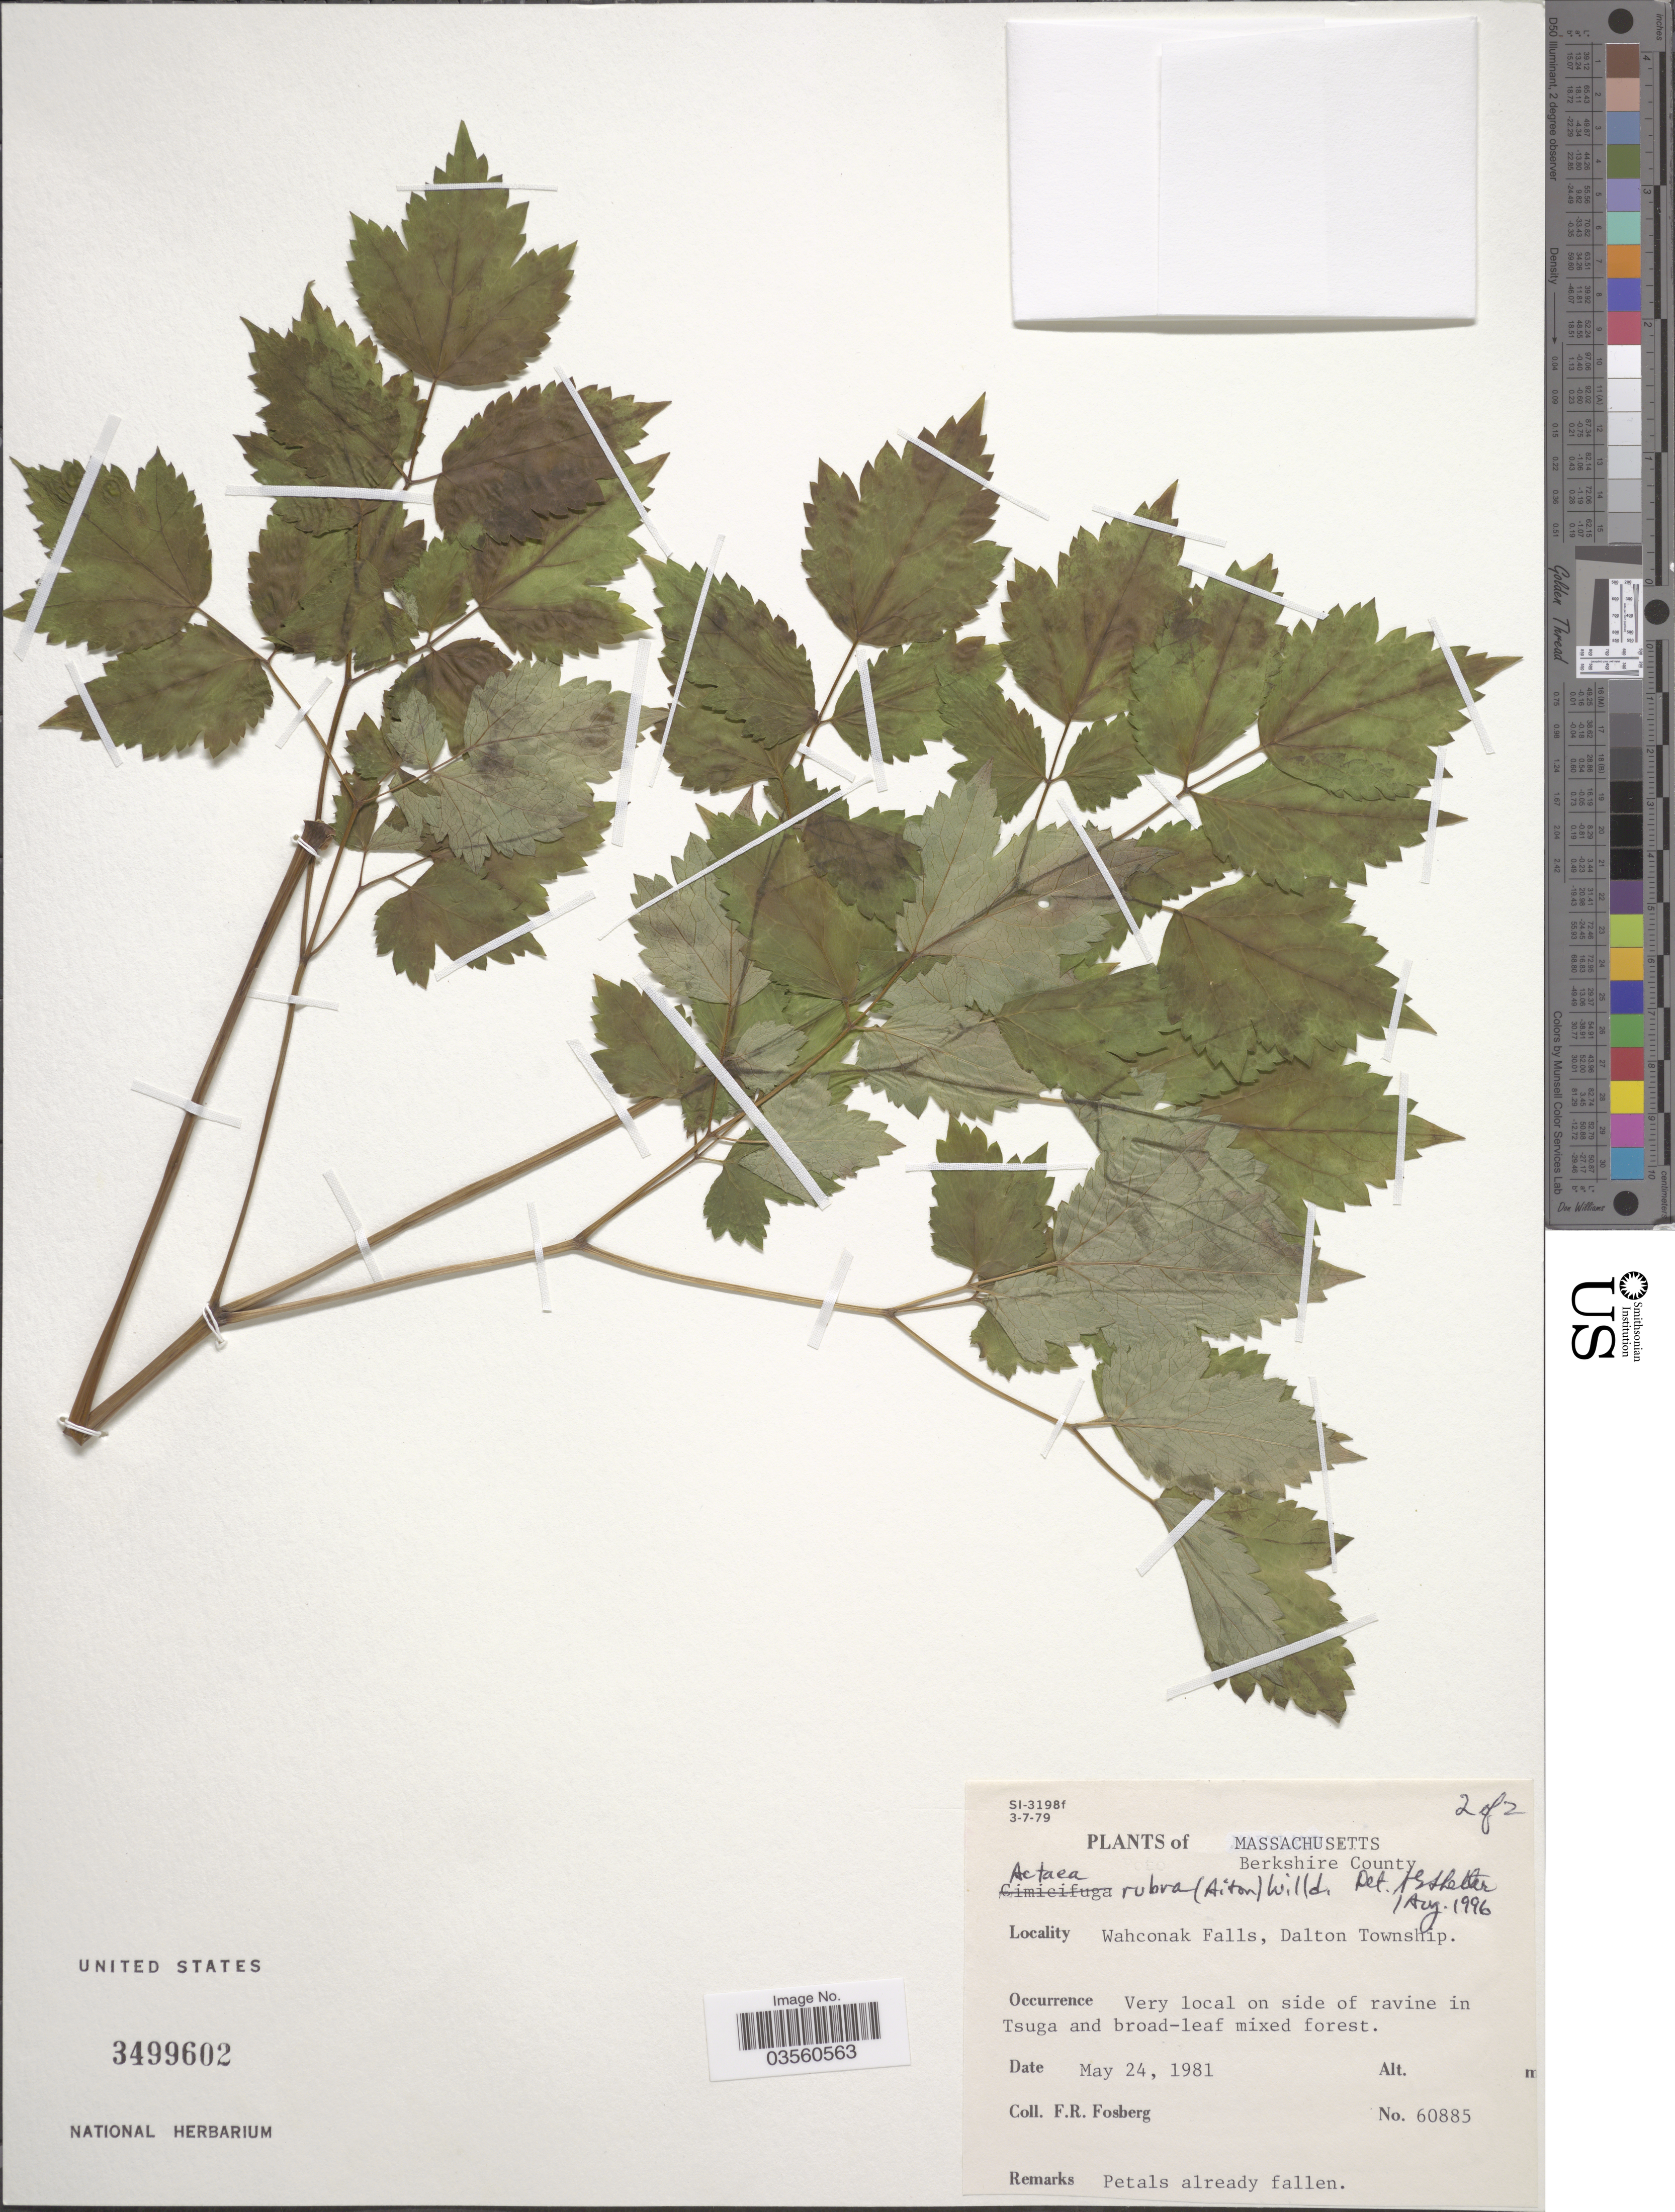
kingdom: Plantae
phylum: Tracheophyta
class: Magnoliopsida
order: Ranunculales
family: Ranunculaceae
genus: Actaea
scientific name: Actaea rubra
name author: (Aiton) Willd.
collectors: F. R. Fosberg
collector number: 60885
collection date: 1981-05-24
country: United States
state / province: Massachusetts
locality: Berkshire County. Wahconak Falls, Dalton Township.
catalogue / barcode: US 3499602